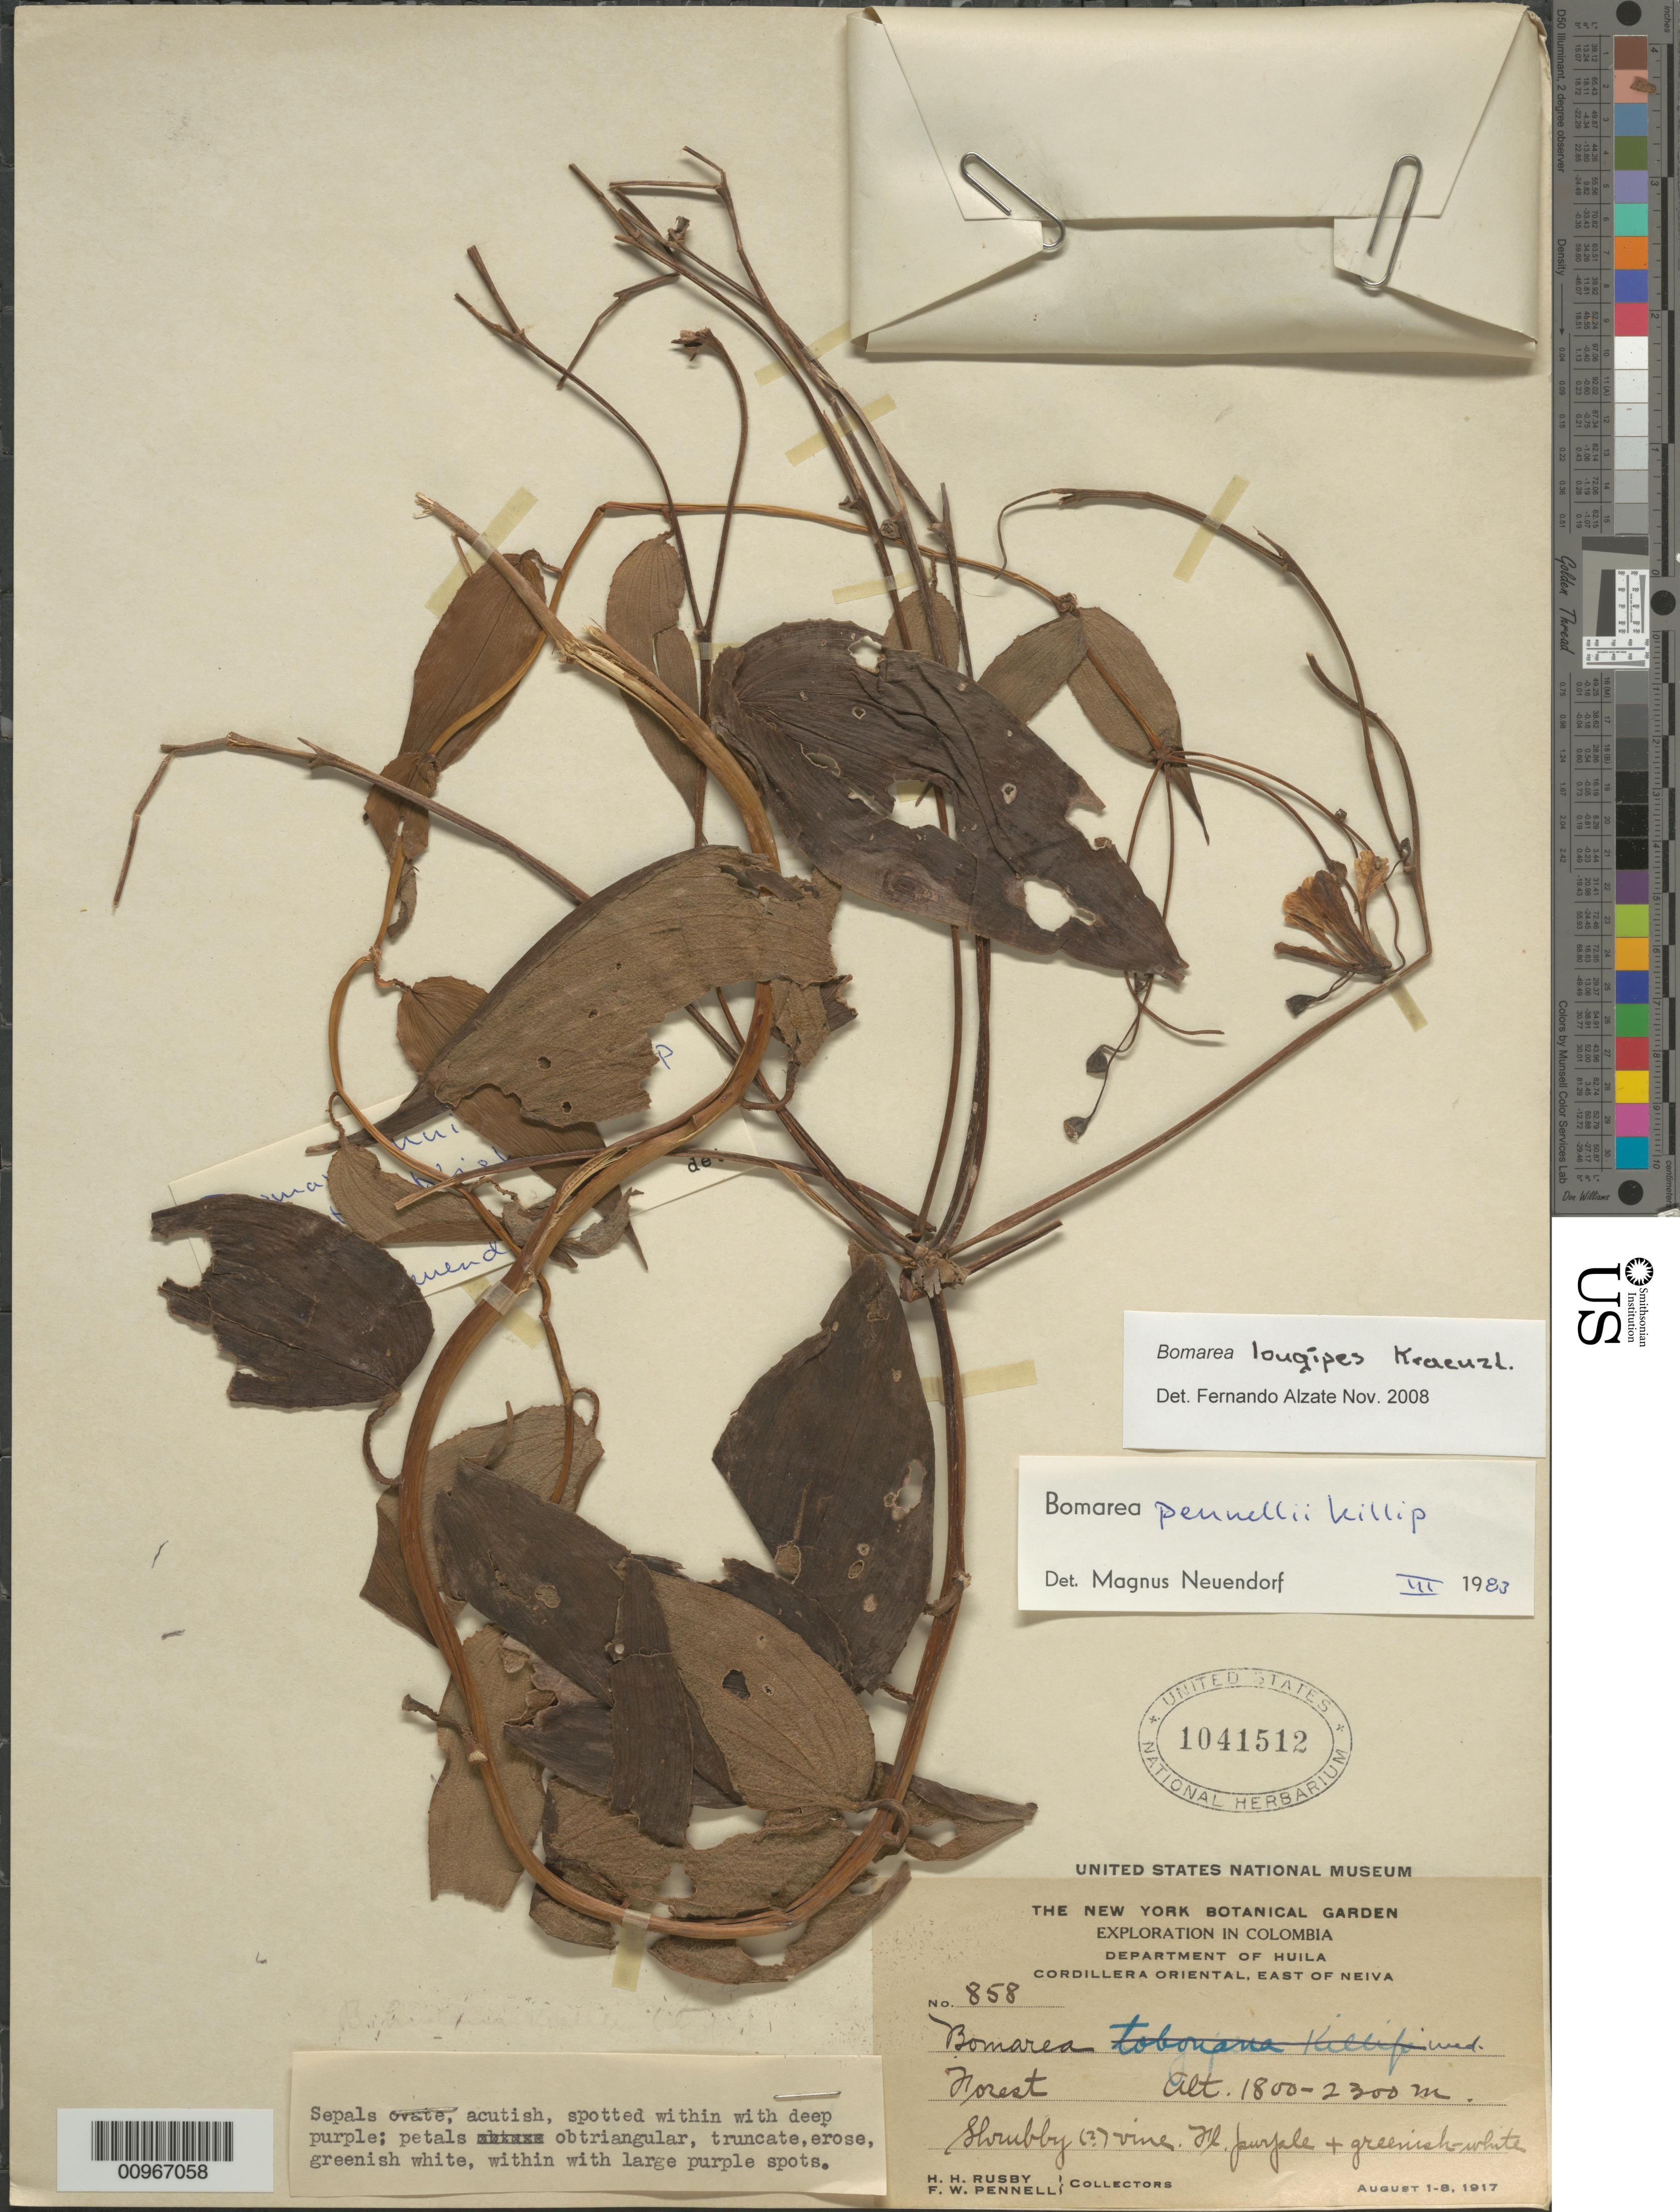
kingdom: Plantae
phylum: Tracheophyta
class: Liliopsida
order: Liliales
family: Alstroemeriaceae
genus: Bomarea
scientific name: Bomarea longipes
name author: Kraenzl.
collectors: H. H. Rusby & F. W. Pennell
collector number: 858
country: Colombia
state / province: Huila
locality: E of Neiva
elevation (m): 1800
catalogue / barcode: US 1041512